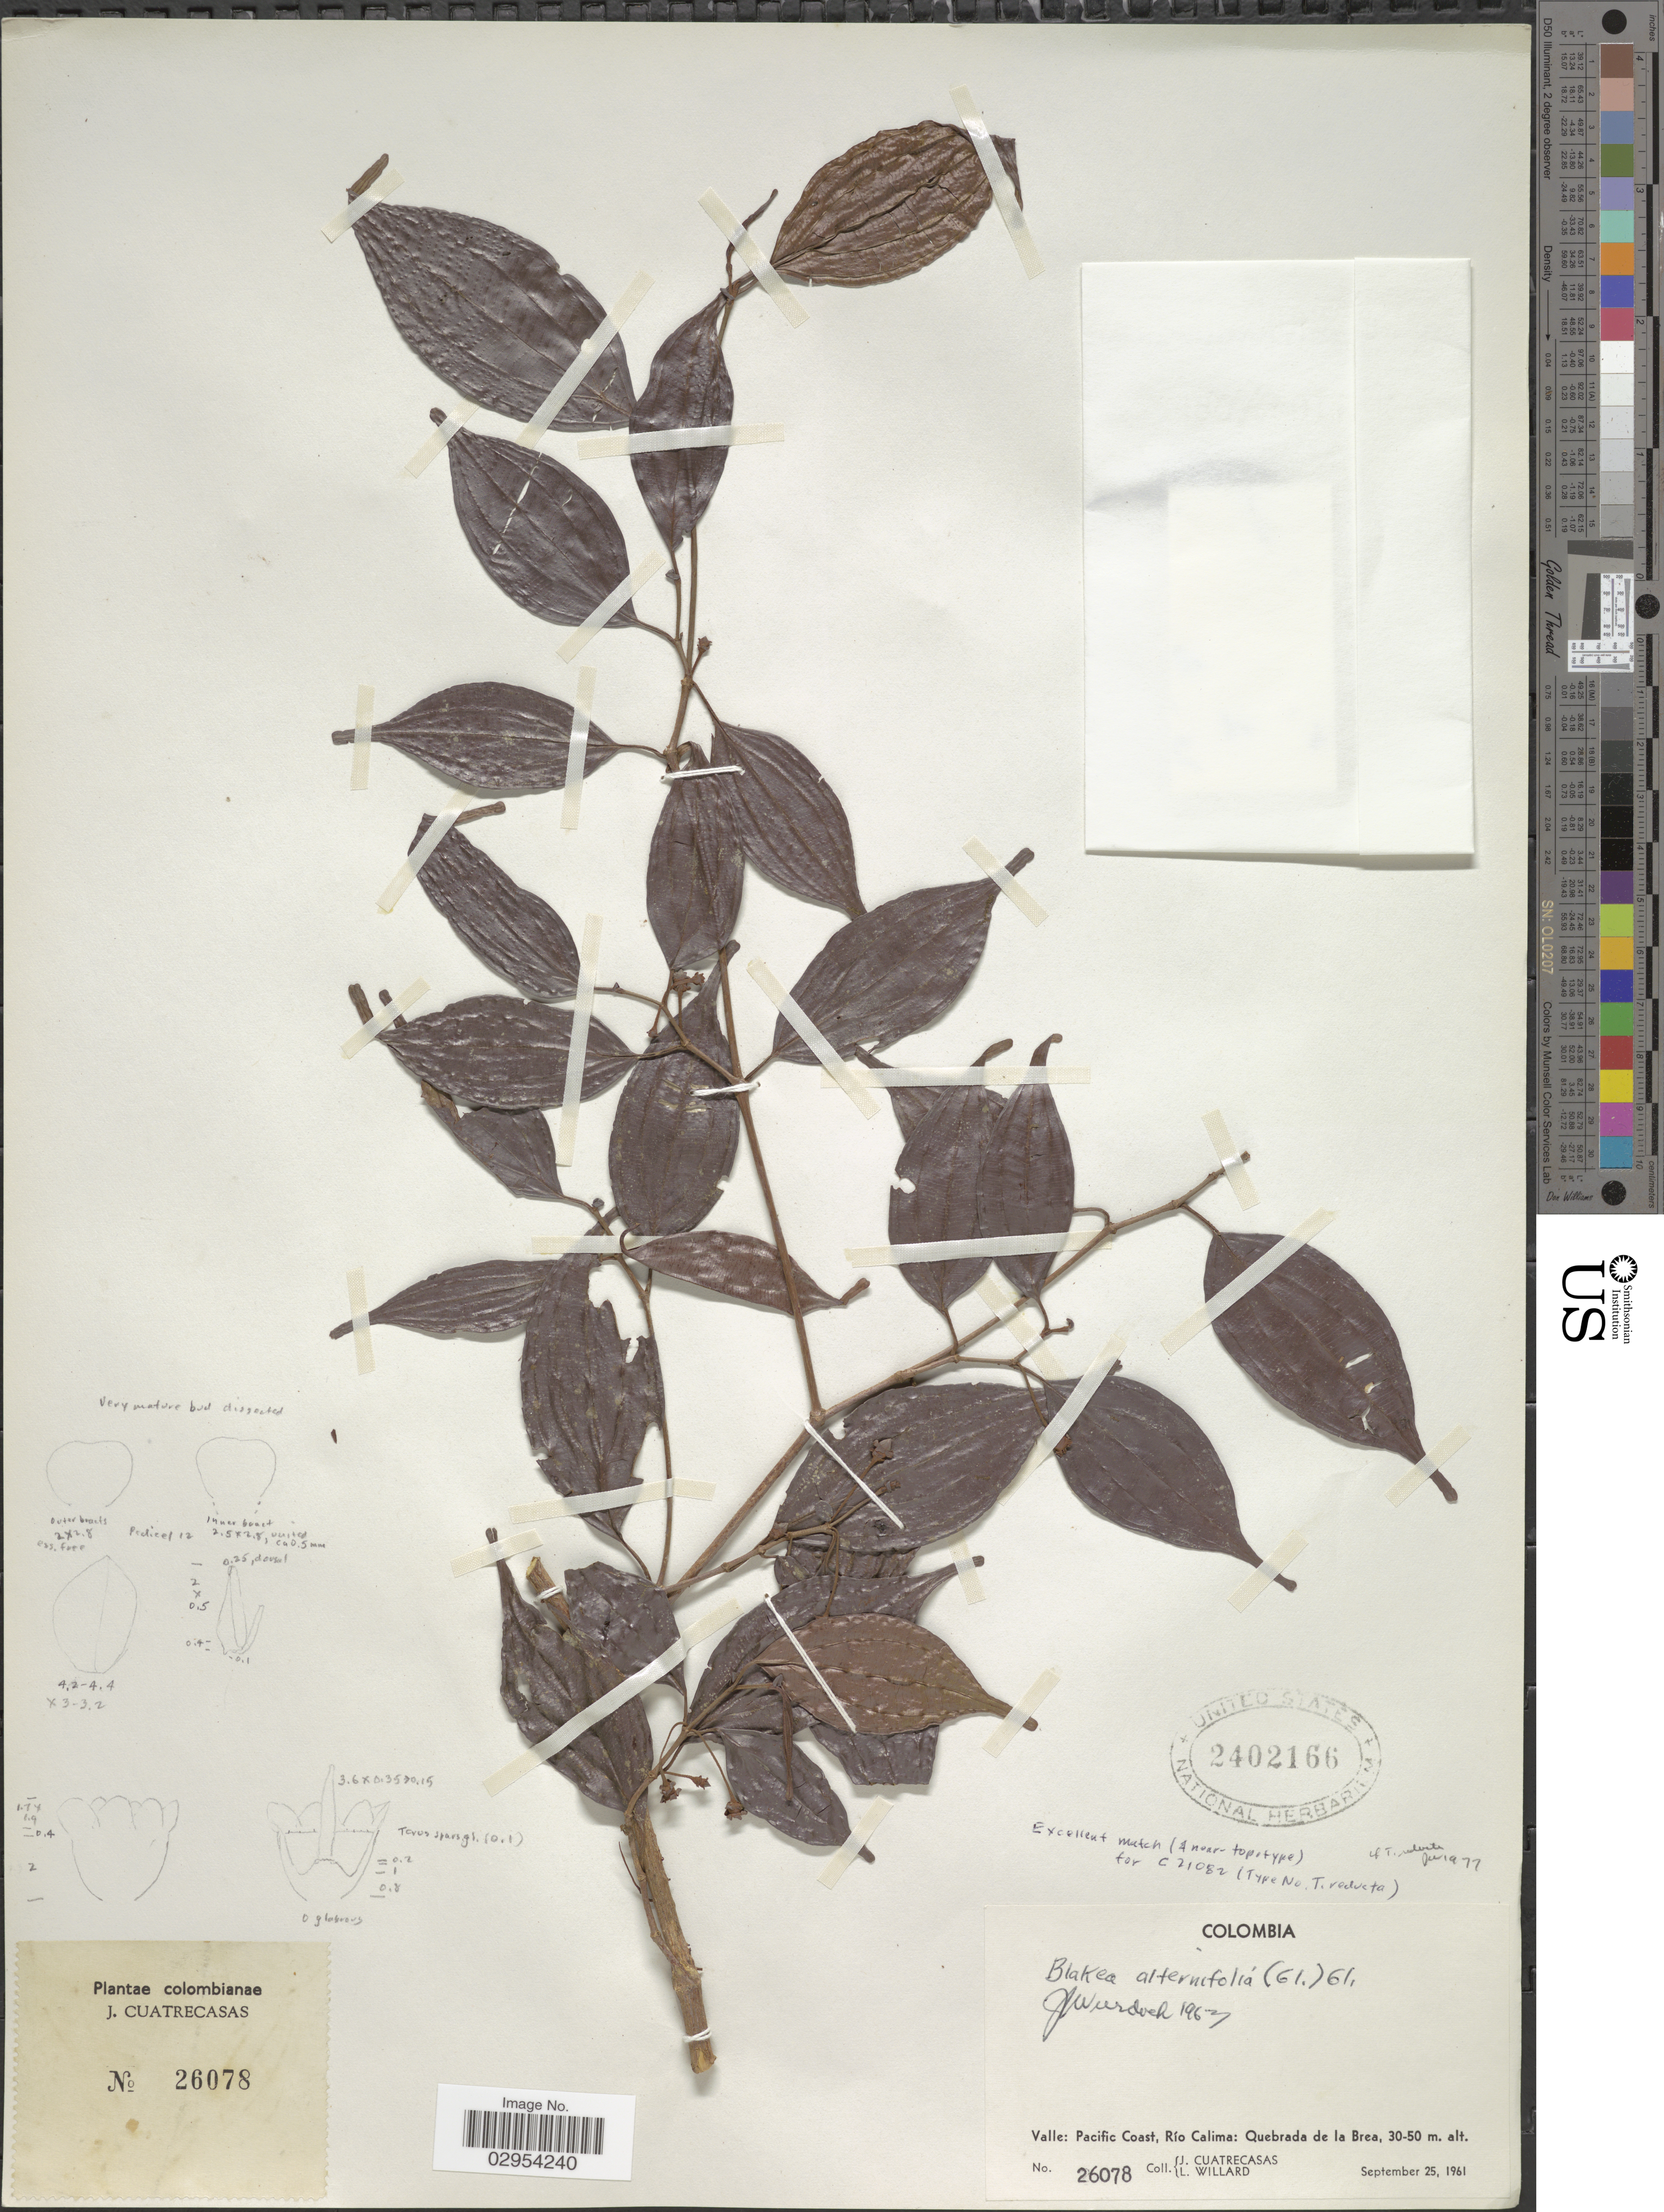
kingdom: Plantae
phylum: Tracheophyta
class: Magnoliopsida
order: Myrtales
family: Melastomataceae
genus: Topobea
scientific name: Topobea reducta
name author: Gleason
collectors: J. Cuatrecasas & L. Willard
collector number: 26078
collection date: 1961-09-25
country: Colombia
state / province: Valle del Cauca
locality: Valle: Pacific Coast, Río Calima: Quebrada de la Brea.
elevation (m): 30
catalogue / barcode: US 2402166